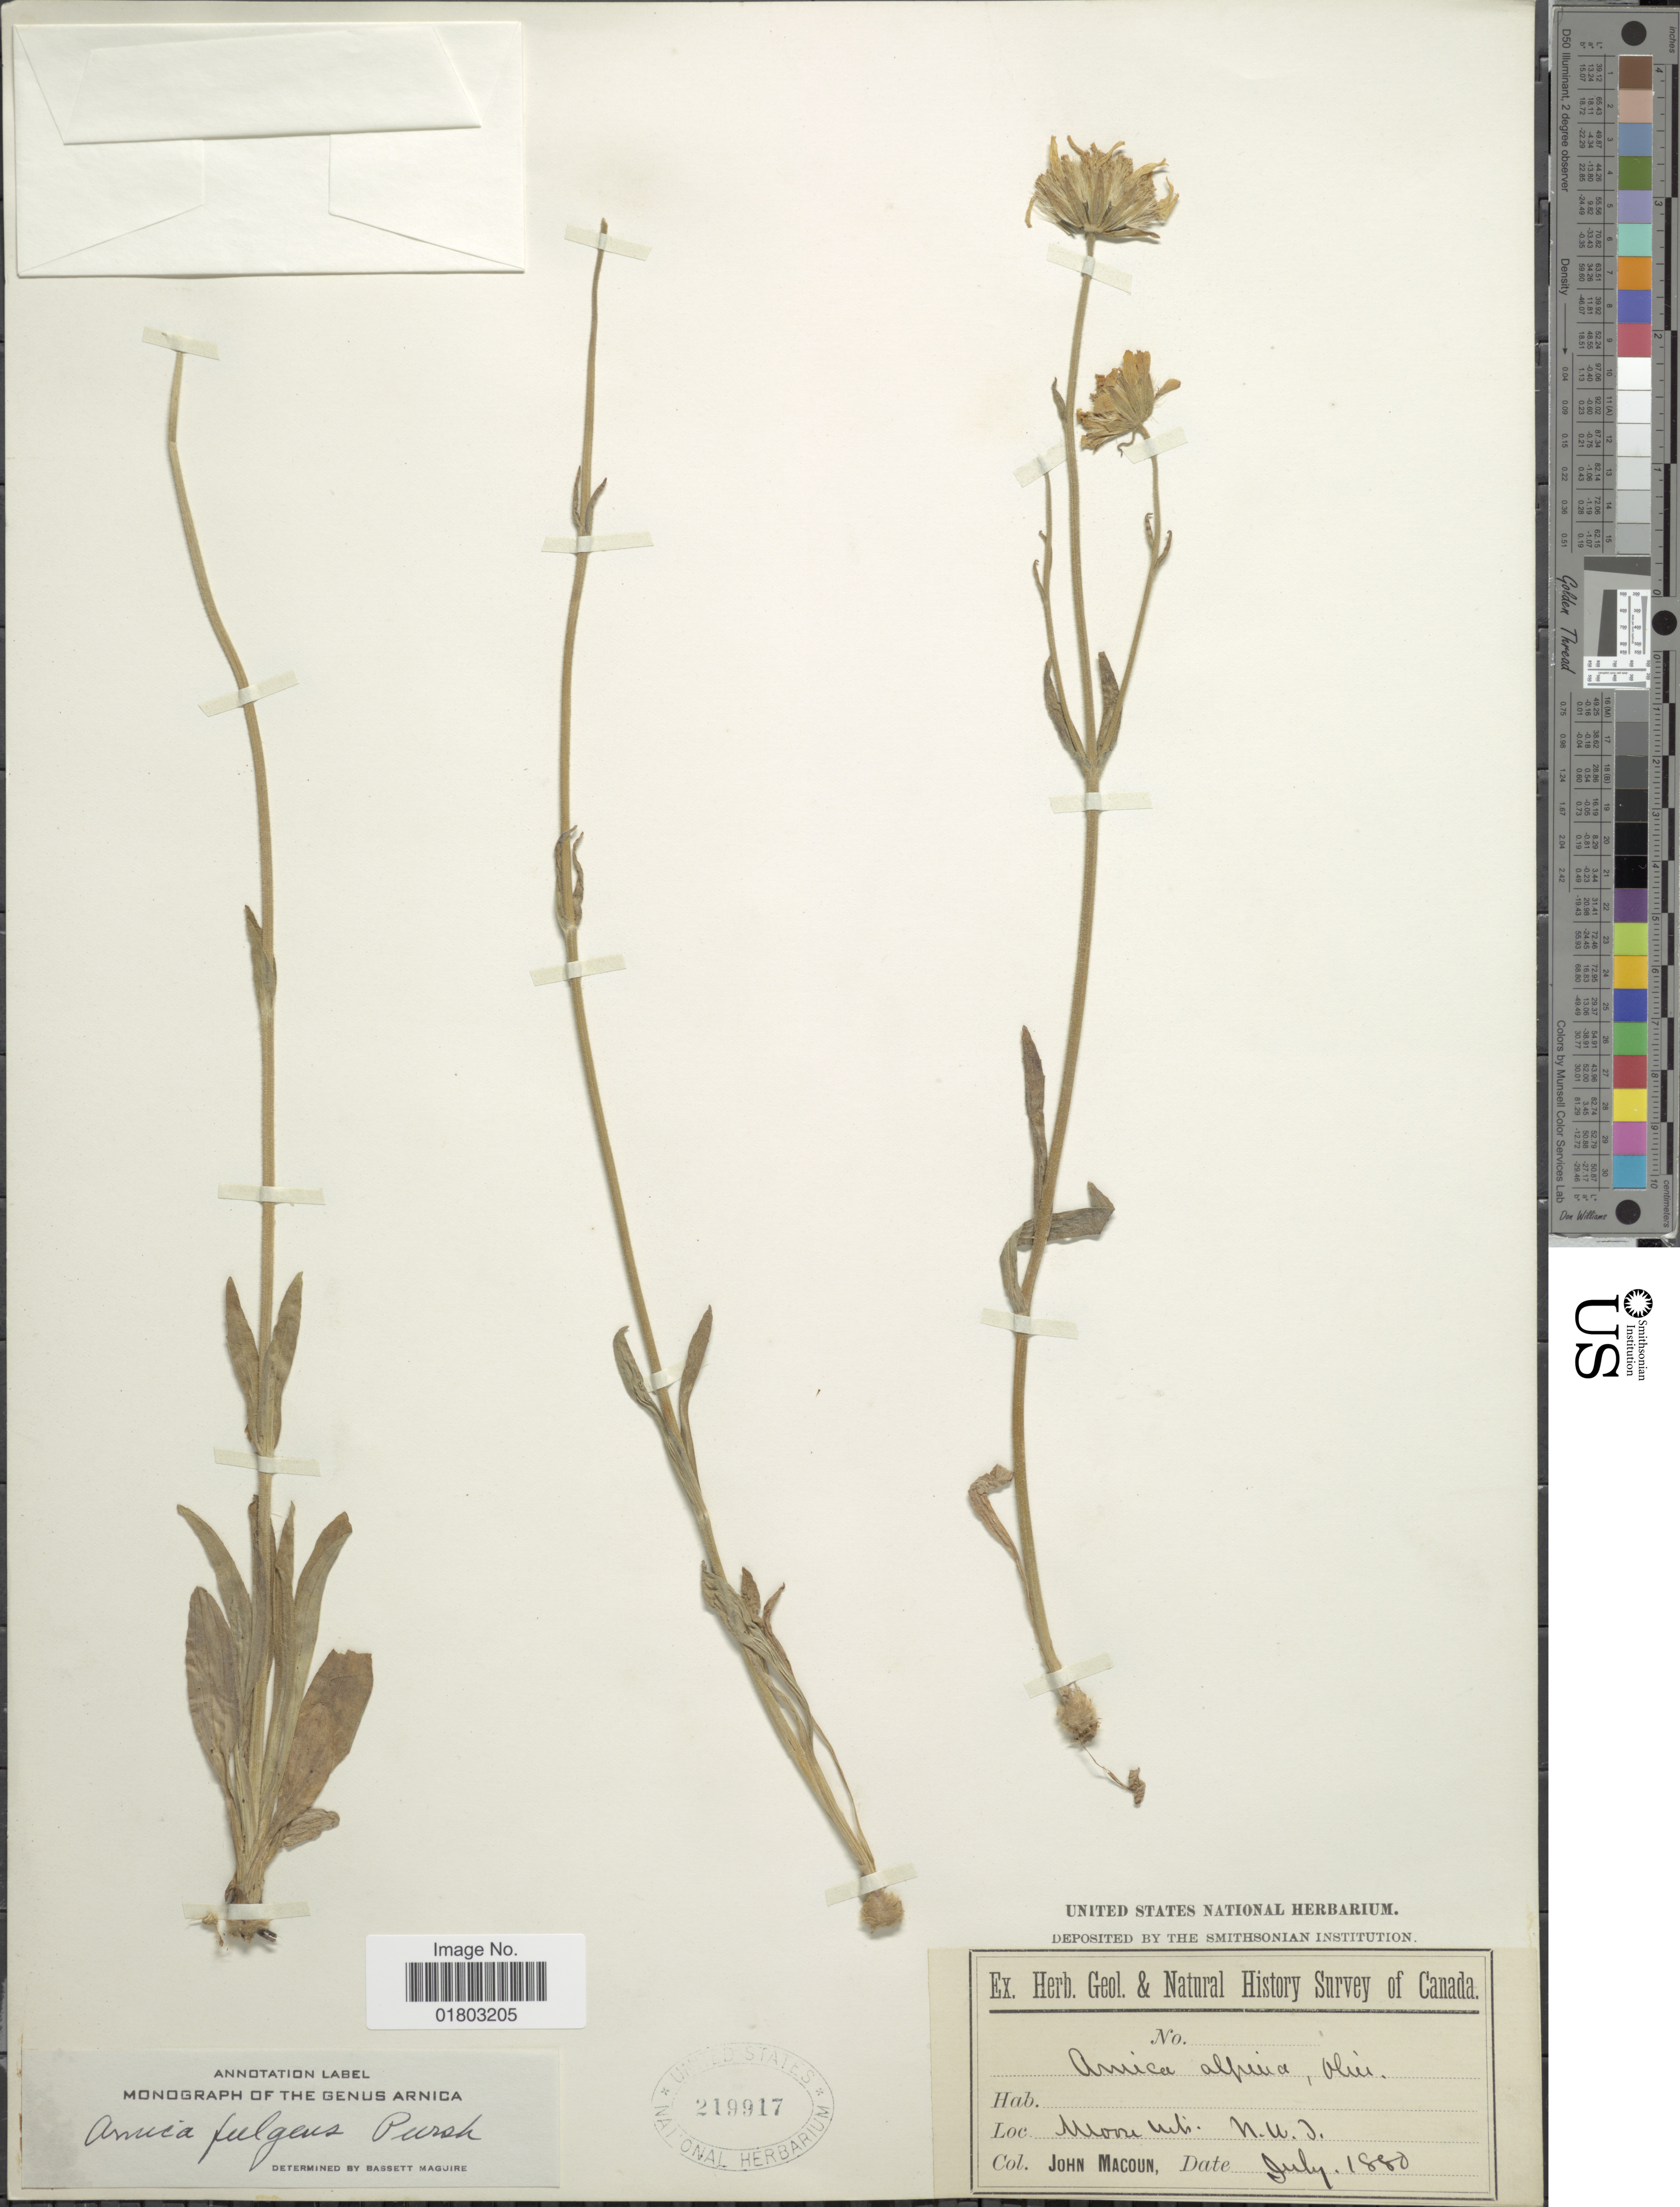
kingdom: Plantae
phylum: Tracheophyta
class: Magnoliopsida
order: Asterales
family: Asteraceae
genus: Arnica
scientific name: Arnica fulgens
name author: Pursh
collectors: J. Macoun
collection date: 1880-07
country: Canada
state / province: Northwest Territories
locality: Moore Mts. N.W.T.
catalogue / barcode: US 219917